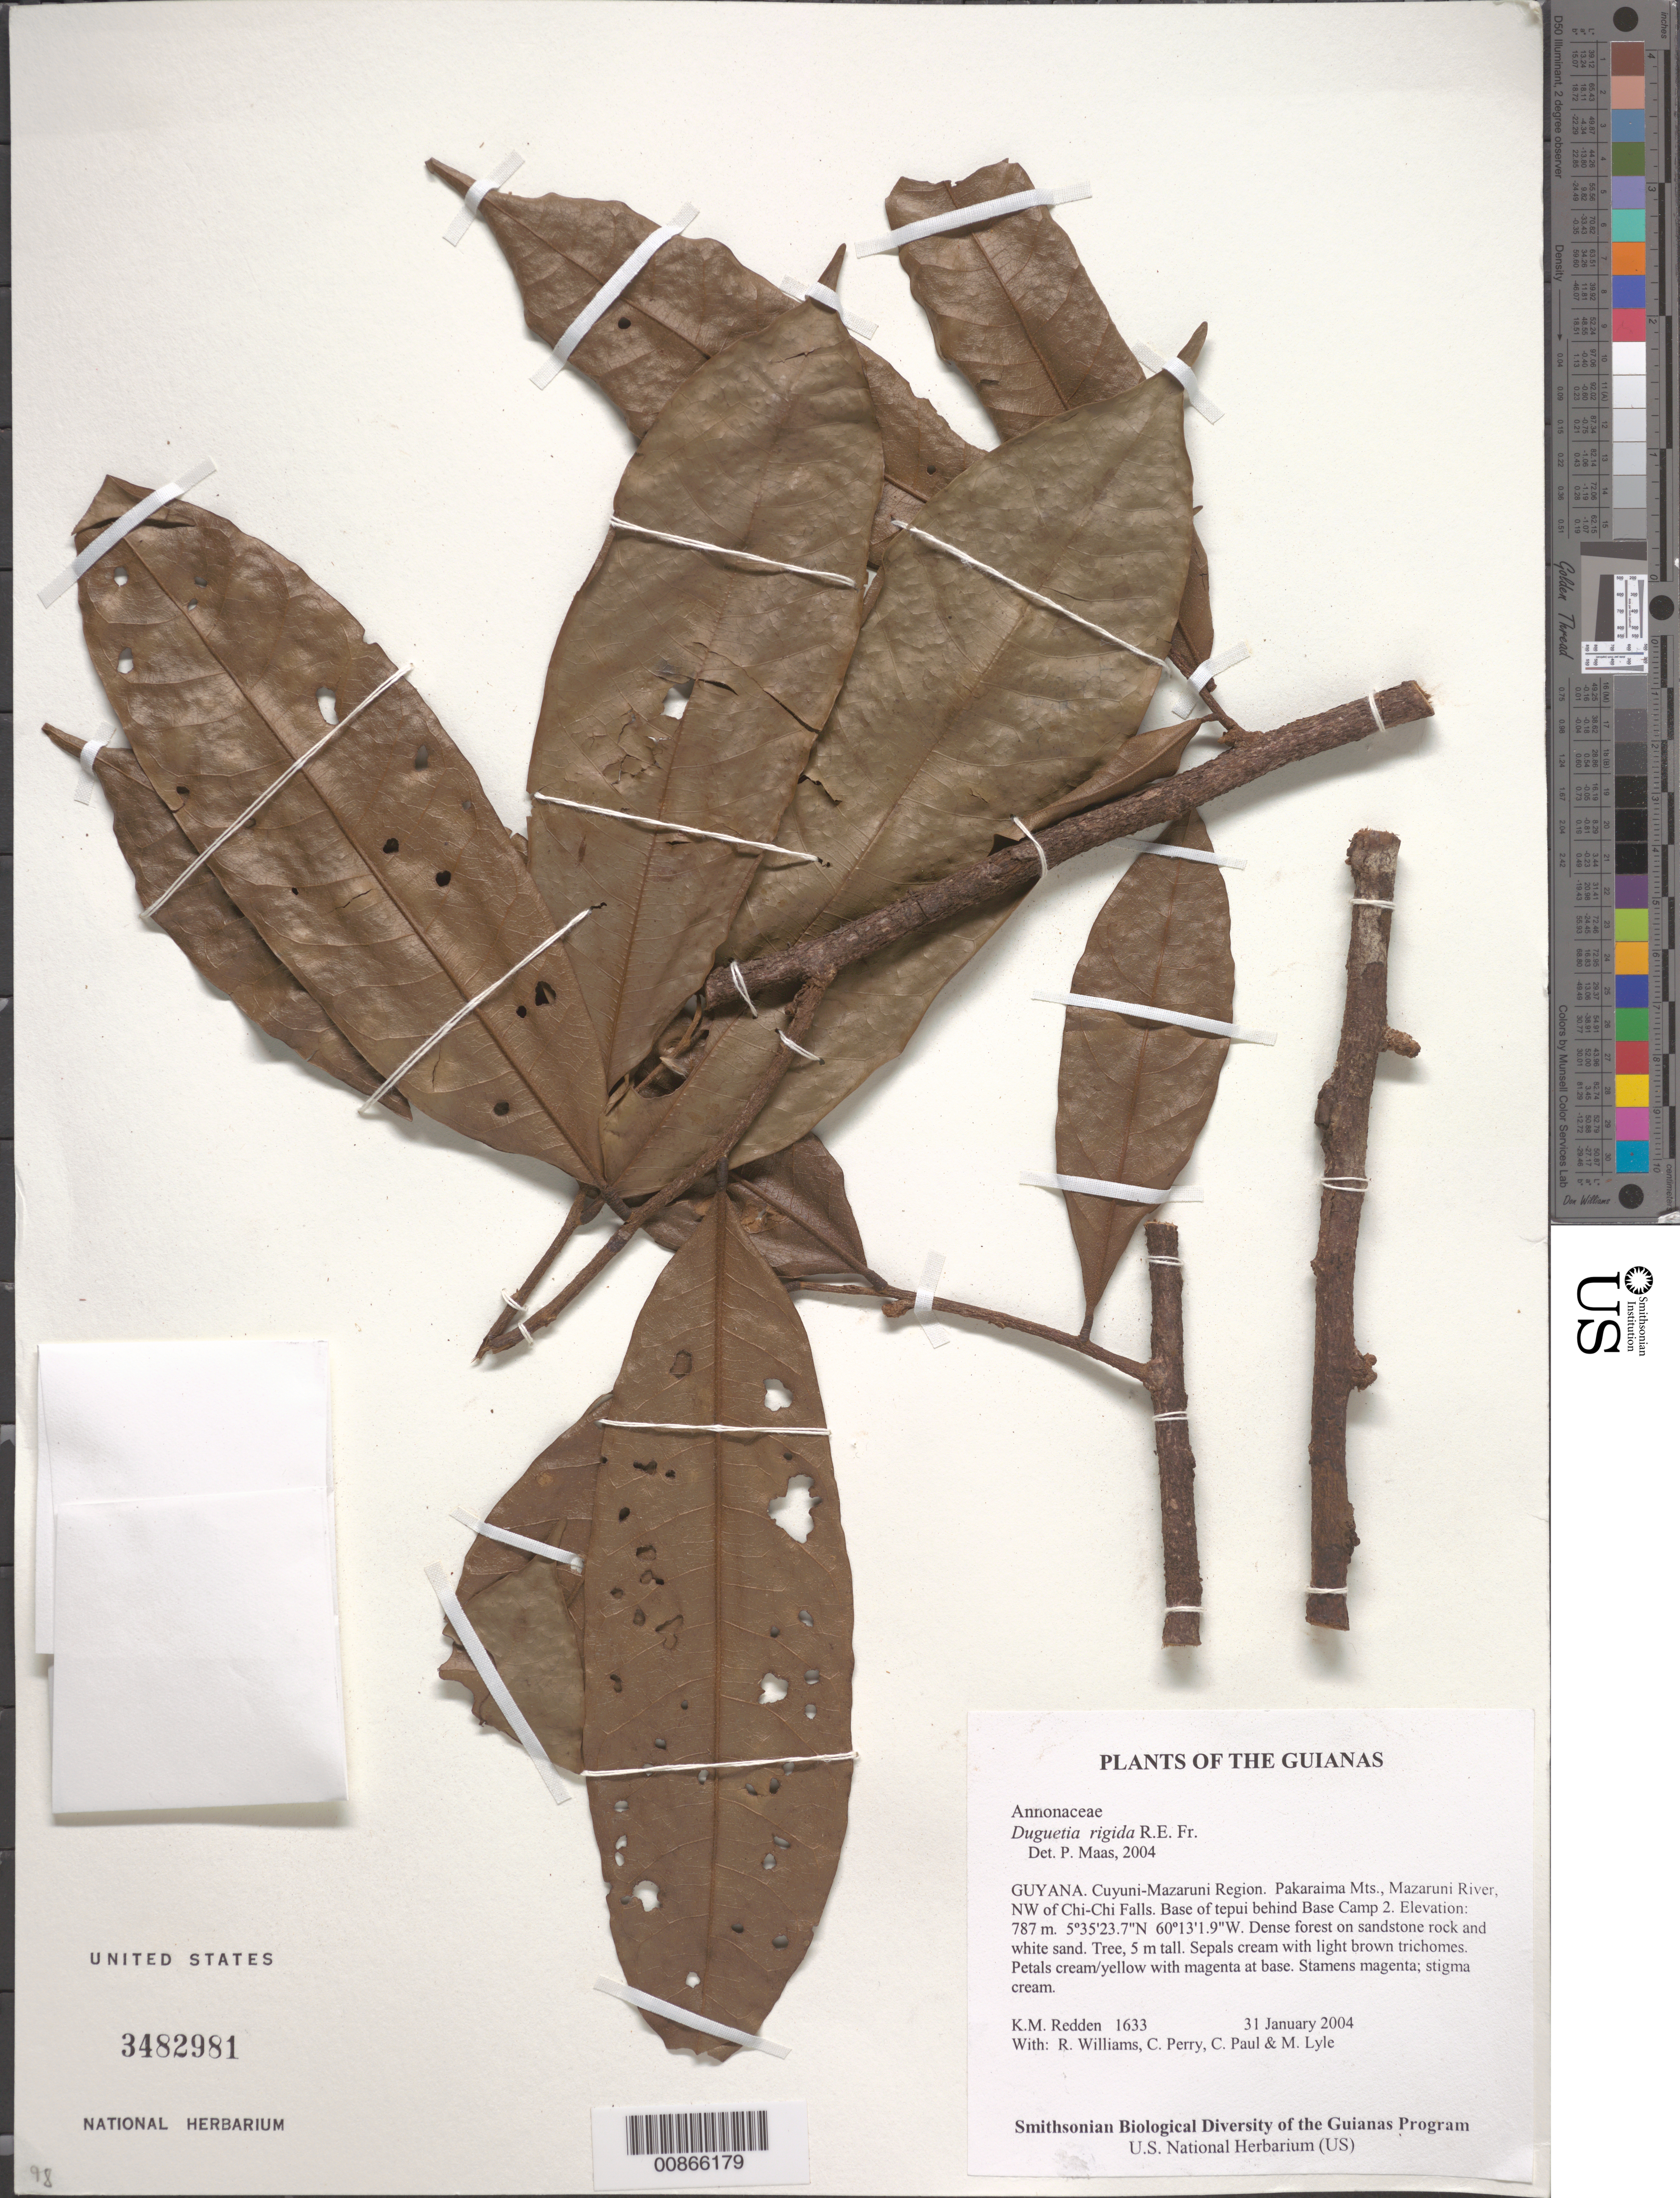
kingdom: Plantae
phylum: Tracheophyta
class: Magnoliopsida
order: Magnoliales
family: Annonaceae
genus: Duguetia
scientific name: Duguetia rigida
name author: R.E. Fr.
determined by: Maas, Paul J. M.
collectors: K. M. Redden, R. Williams, C. Perry, C. Paul & M. Lyle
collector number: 1633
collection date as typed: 31 January 2004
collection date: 2004-01-31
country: Guyana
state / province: Cuyuni-Mazaruni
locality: Pakaraima Mts., Mazaruni River, NW of Chi-Chi Falls. Base of tepui behind Base Camp 2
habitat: Dense forest on sandstone rock and white sand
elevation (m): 787